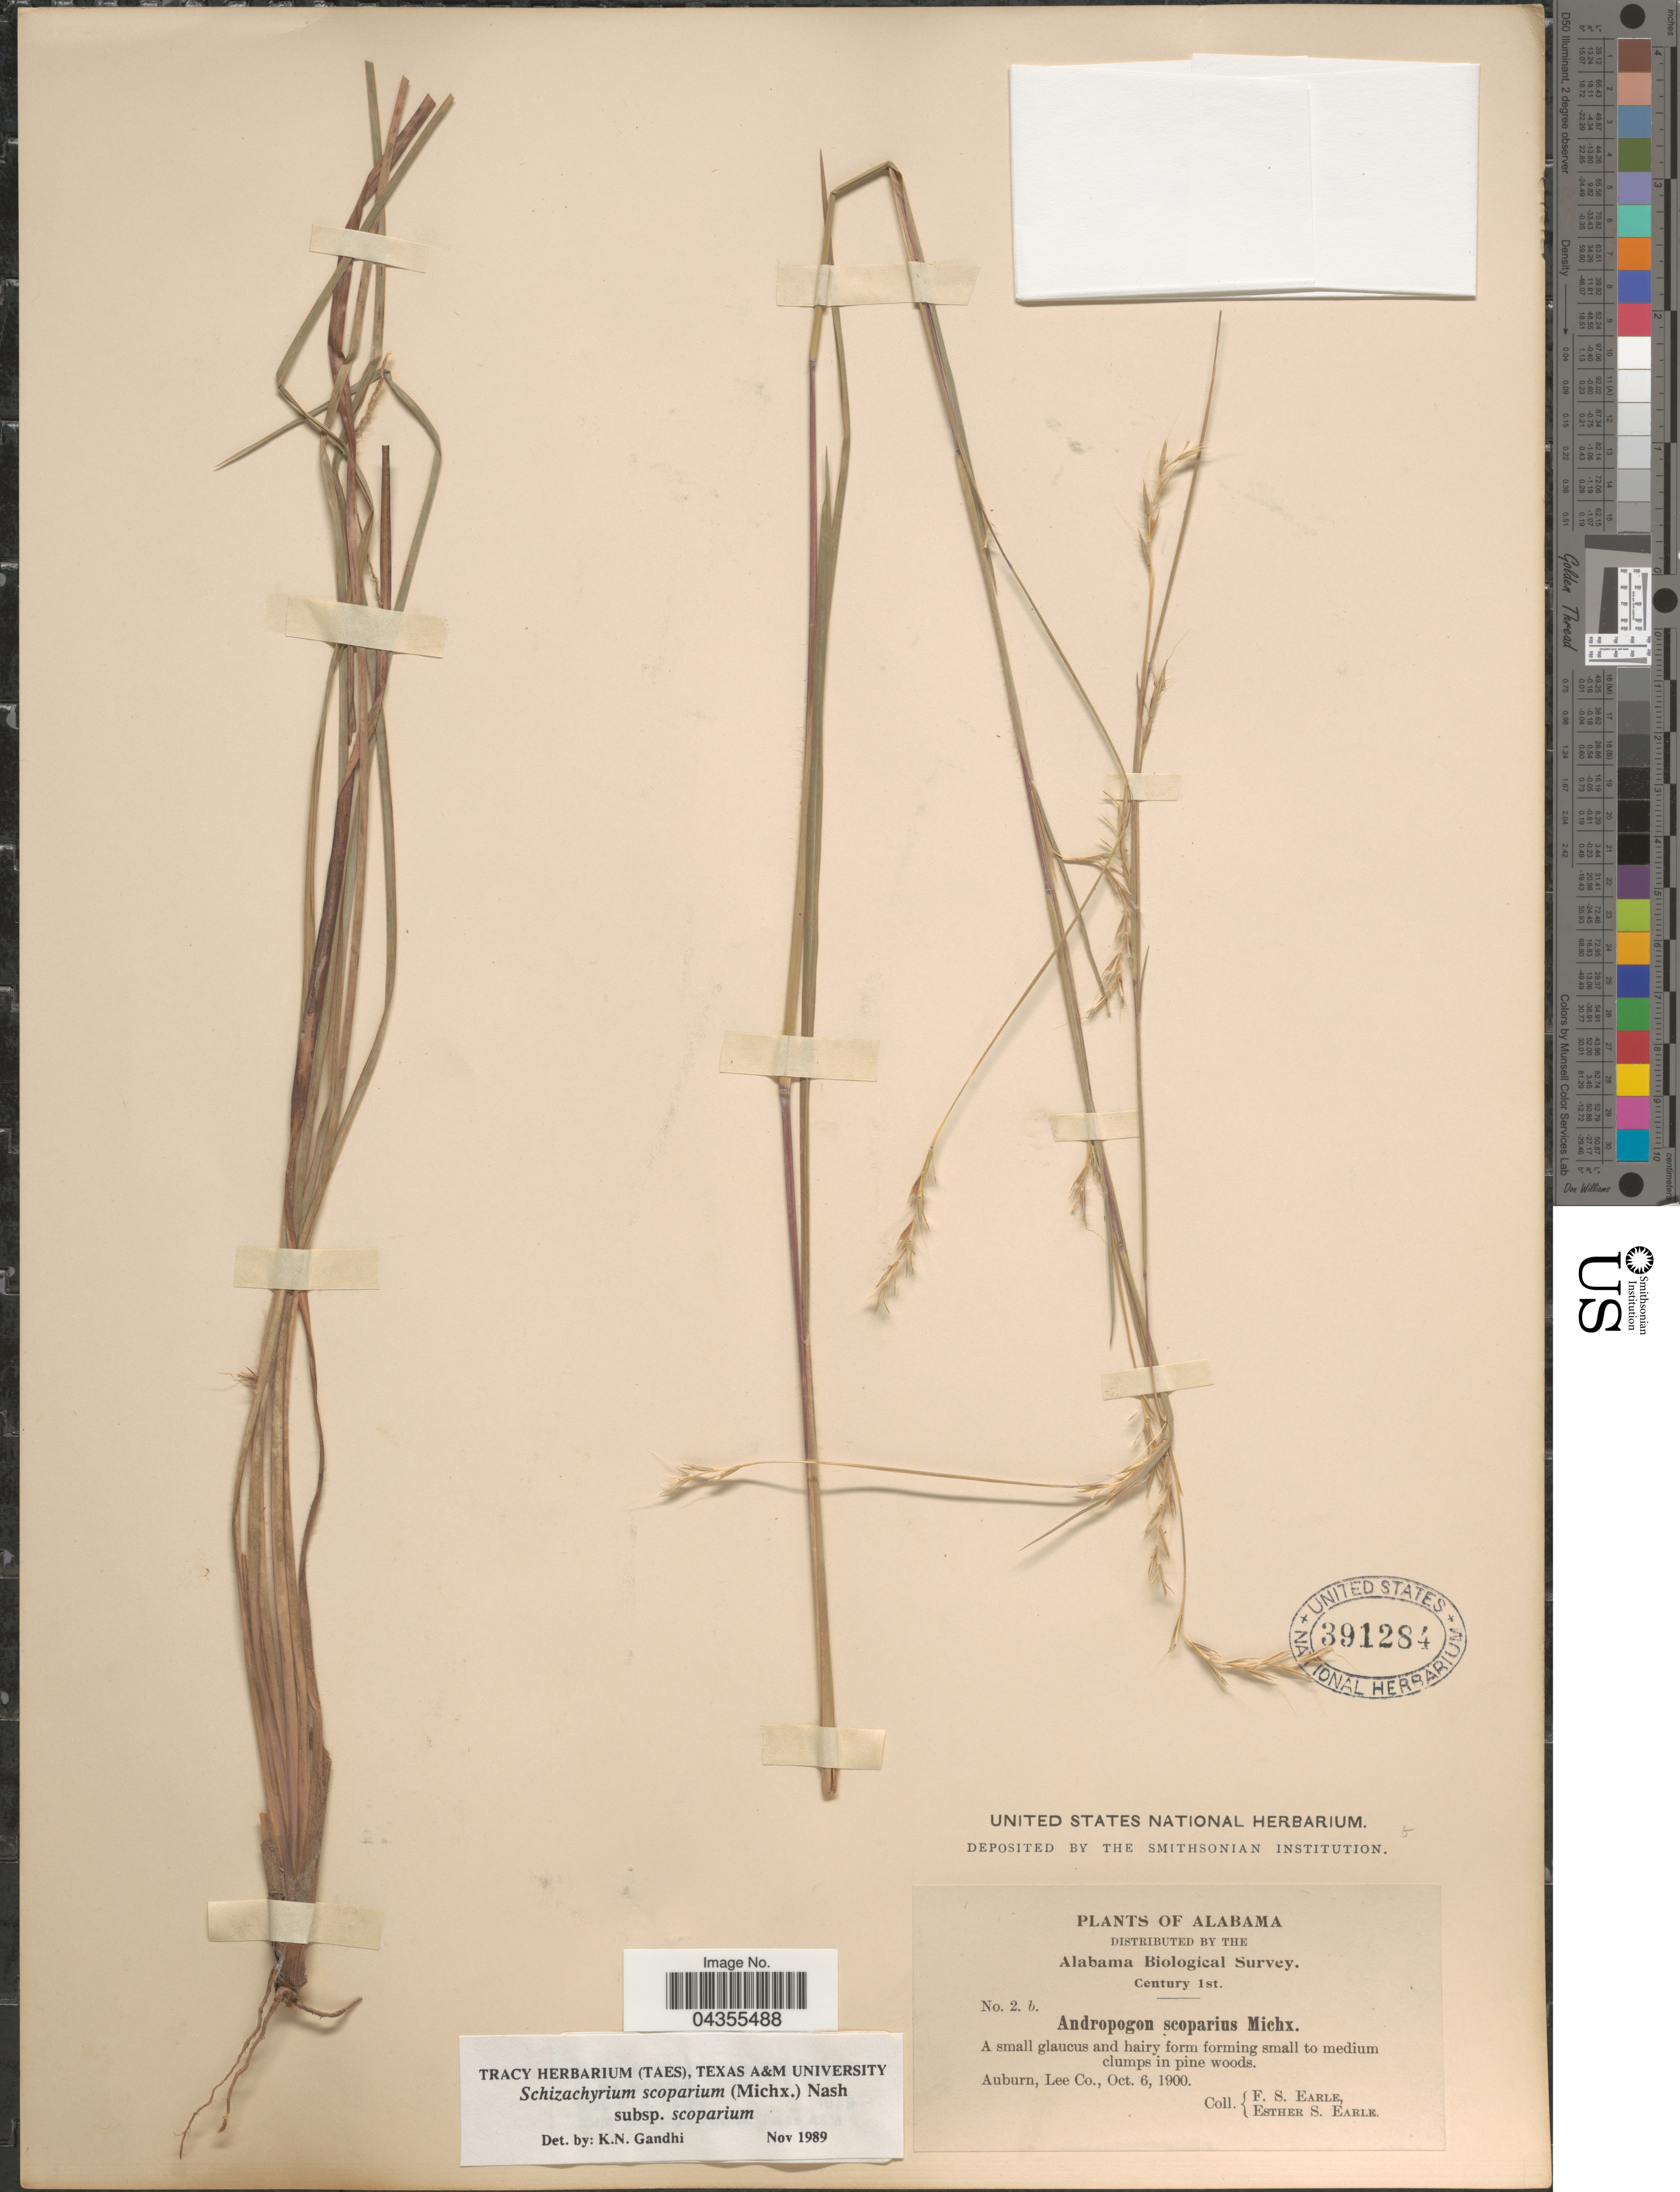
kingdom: Plantae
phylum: Tracheophyta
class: Liliopsida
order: Poales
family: Poaceae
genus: Schizachyrium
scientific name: Schizachyrium scoparium var. scoparium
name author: (Michx.) Nash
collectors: F. S. Earle & E. S. Earle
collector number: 2b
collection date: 1900-10-06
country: United States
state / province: Alabama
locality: Alabama Biological Survey. Auburn, Lee Co.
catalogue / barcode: US 391284